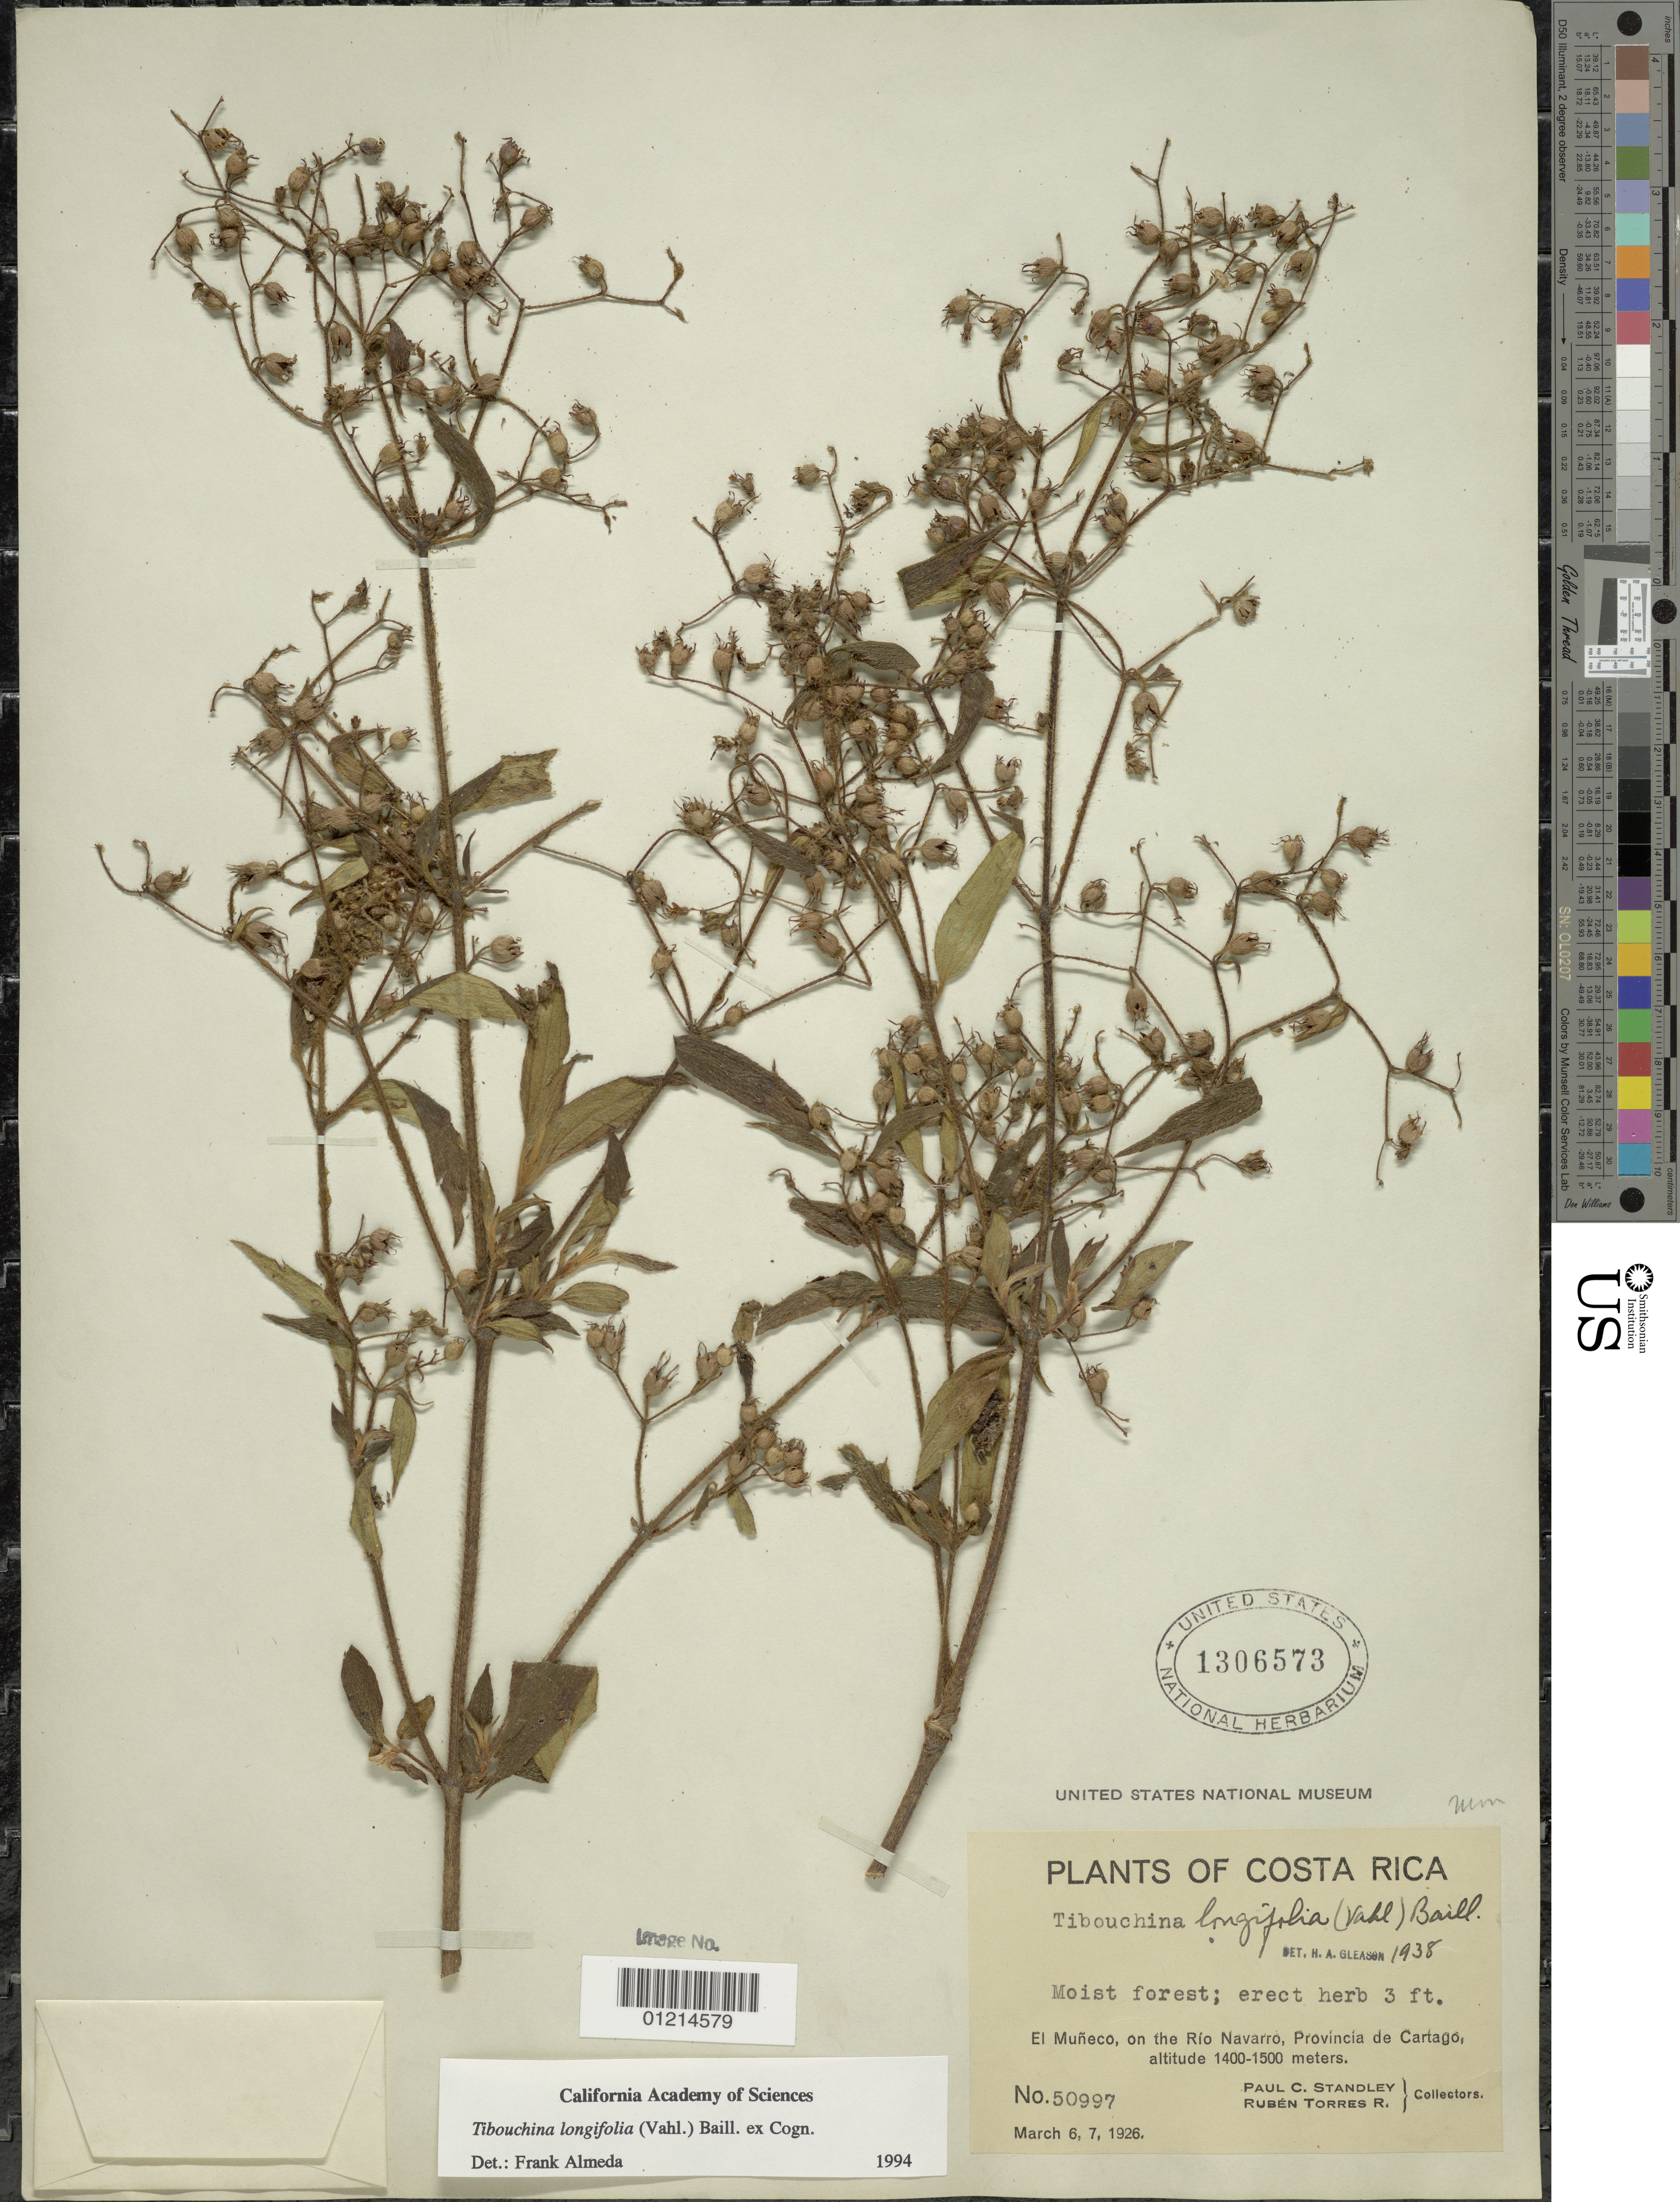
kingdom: Plantae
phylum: Tracheophyta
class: Magnoliopsida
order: Myrtales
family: Melastomataceae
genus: Chaetogastra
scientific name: Chaetogastra longifolia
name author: (Vahl) DC.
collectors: P. C. Standley & R. Torres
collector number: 50997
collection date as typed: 06 Mar 1926 and 07 Mar 1926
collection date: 1926-03-06,1926-03-07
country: Costa Rica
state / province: Cartago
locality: El Muneco, on Rio Navarro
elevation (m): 1400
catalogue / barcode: US 1306573